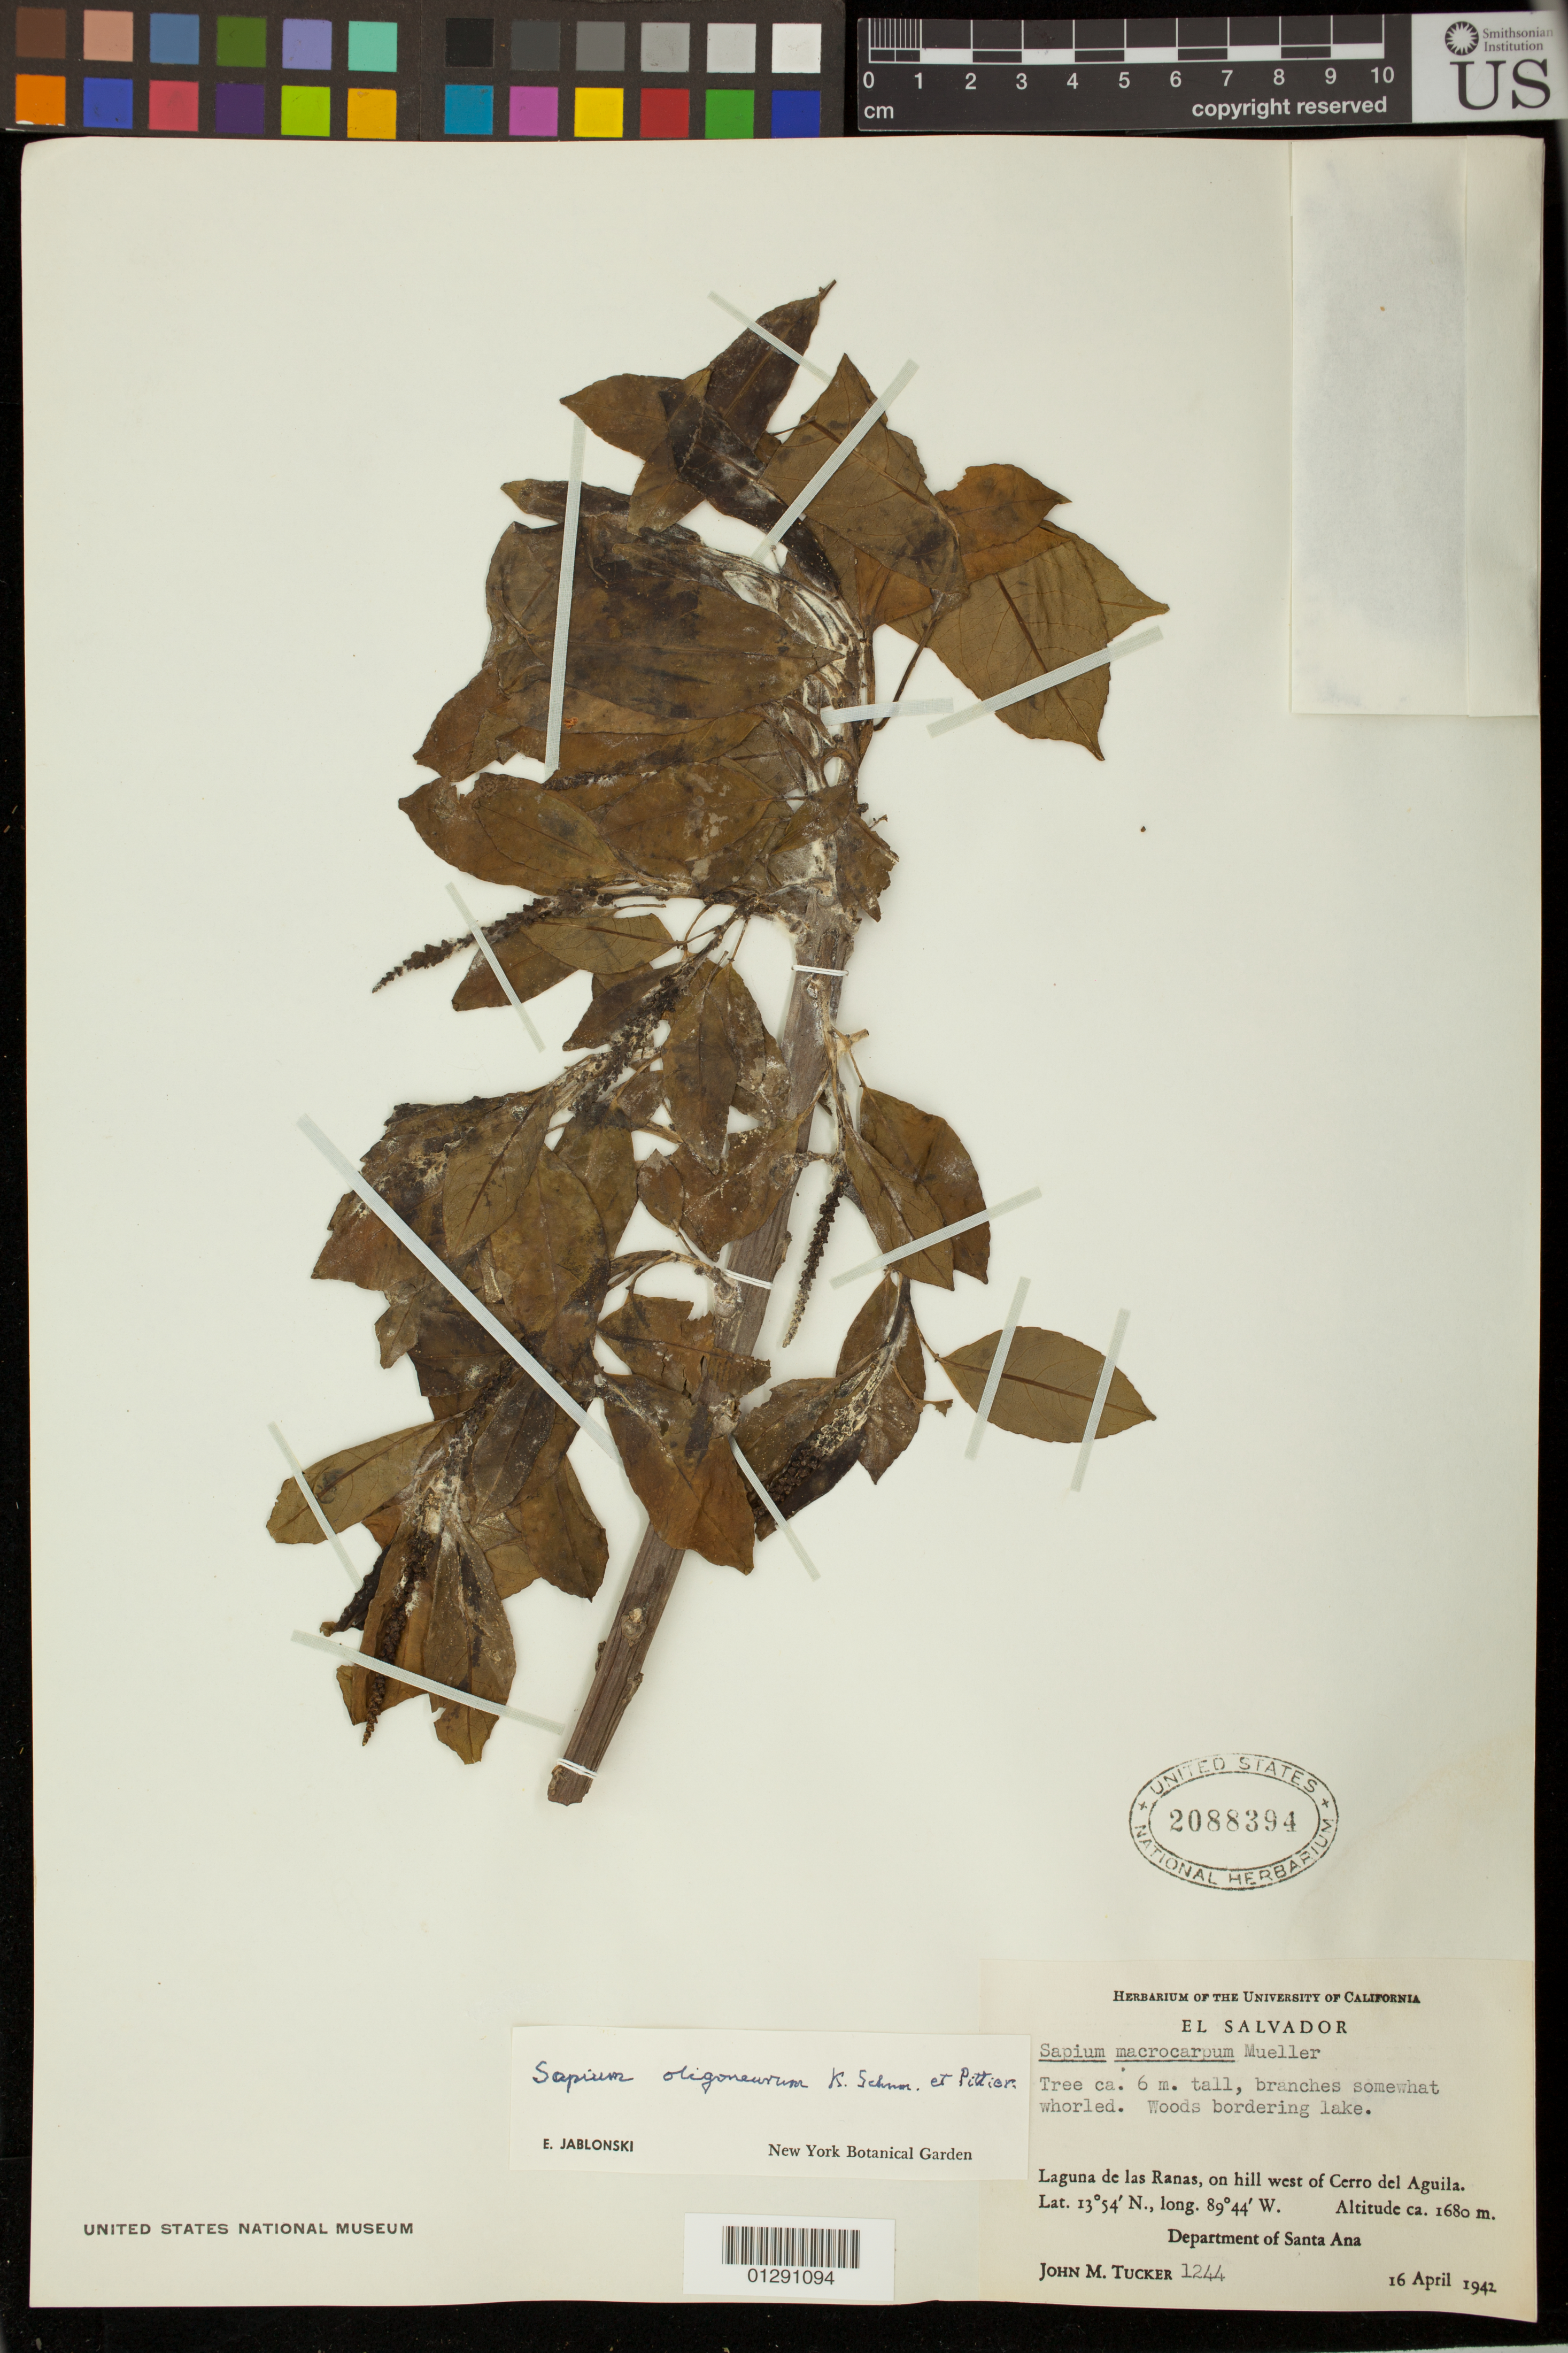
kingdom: Plantae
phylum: Tracheophyta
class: Magnoliopsida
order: Malpighiales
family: Euphorbiaceae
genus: Sapium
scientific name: Sapium pachystachys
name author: K. Schum. & Pittier in Pittier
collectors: J. M. Tucker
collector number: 1244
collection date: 1942-04-16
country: El Salvador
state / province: Santa Ana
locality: Laguna de las Ranas, on hill west of Cerro del Aguila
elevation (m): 1680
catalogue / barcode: US 2088394